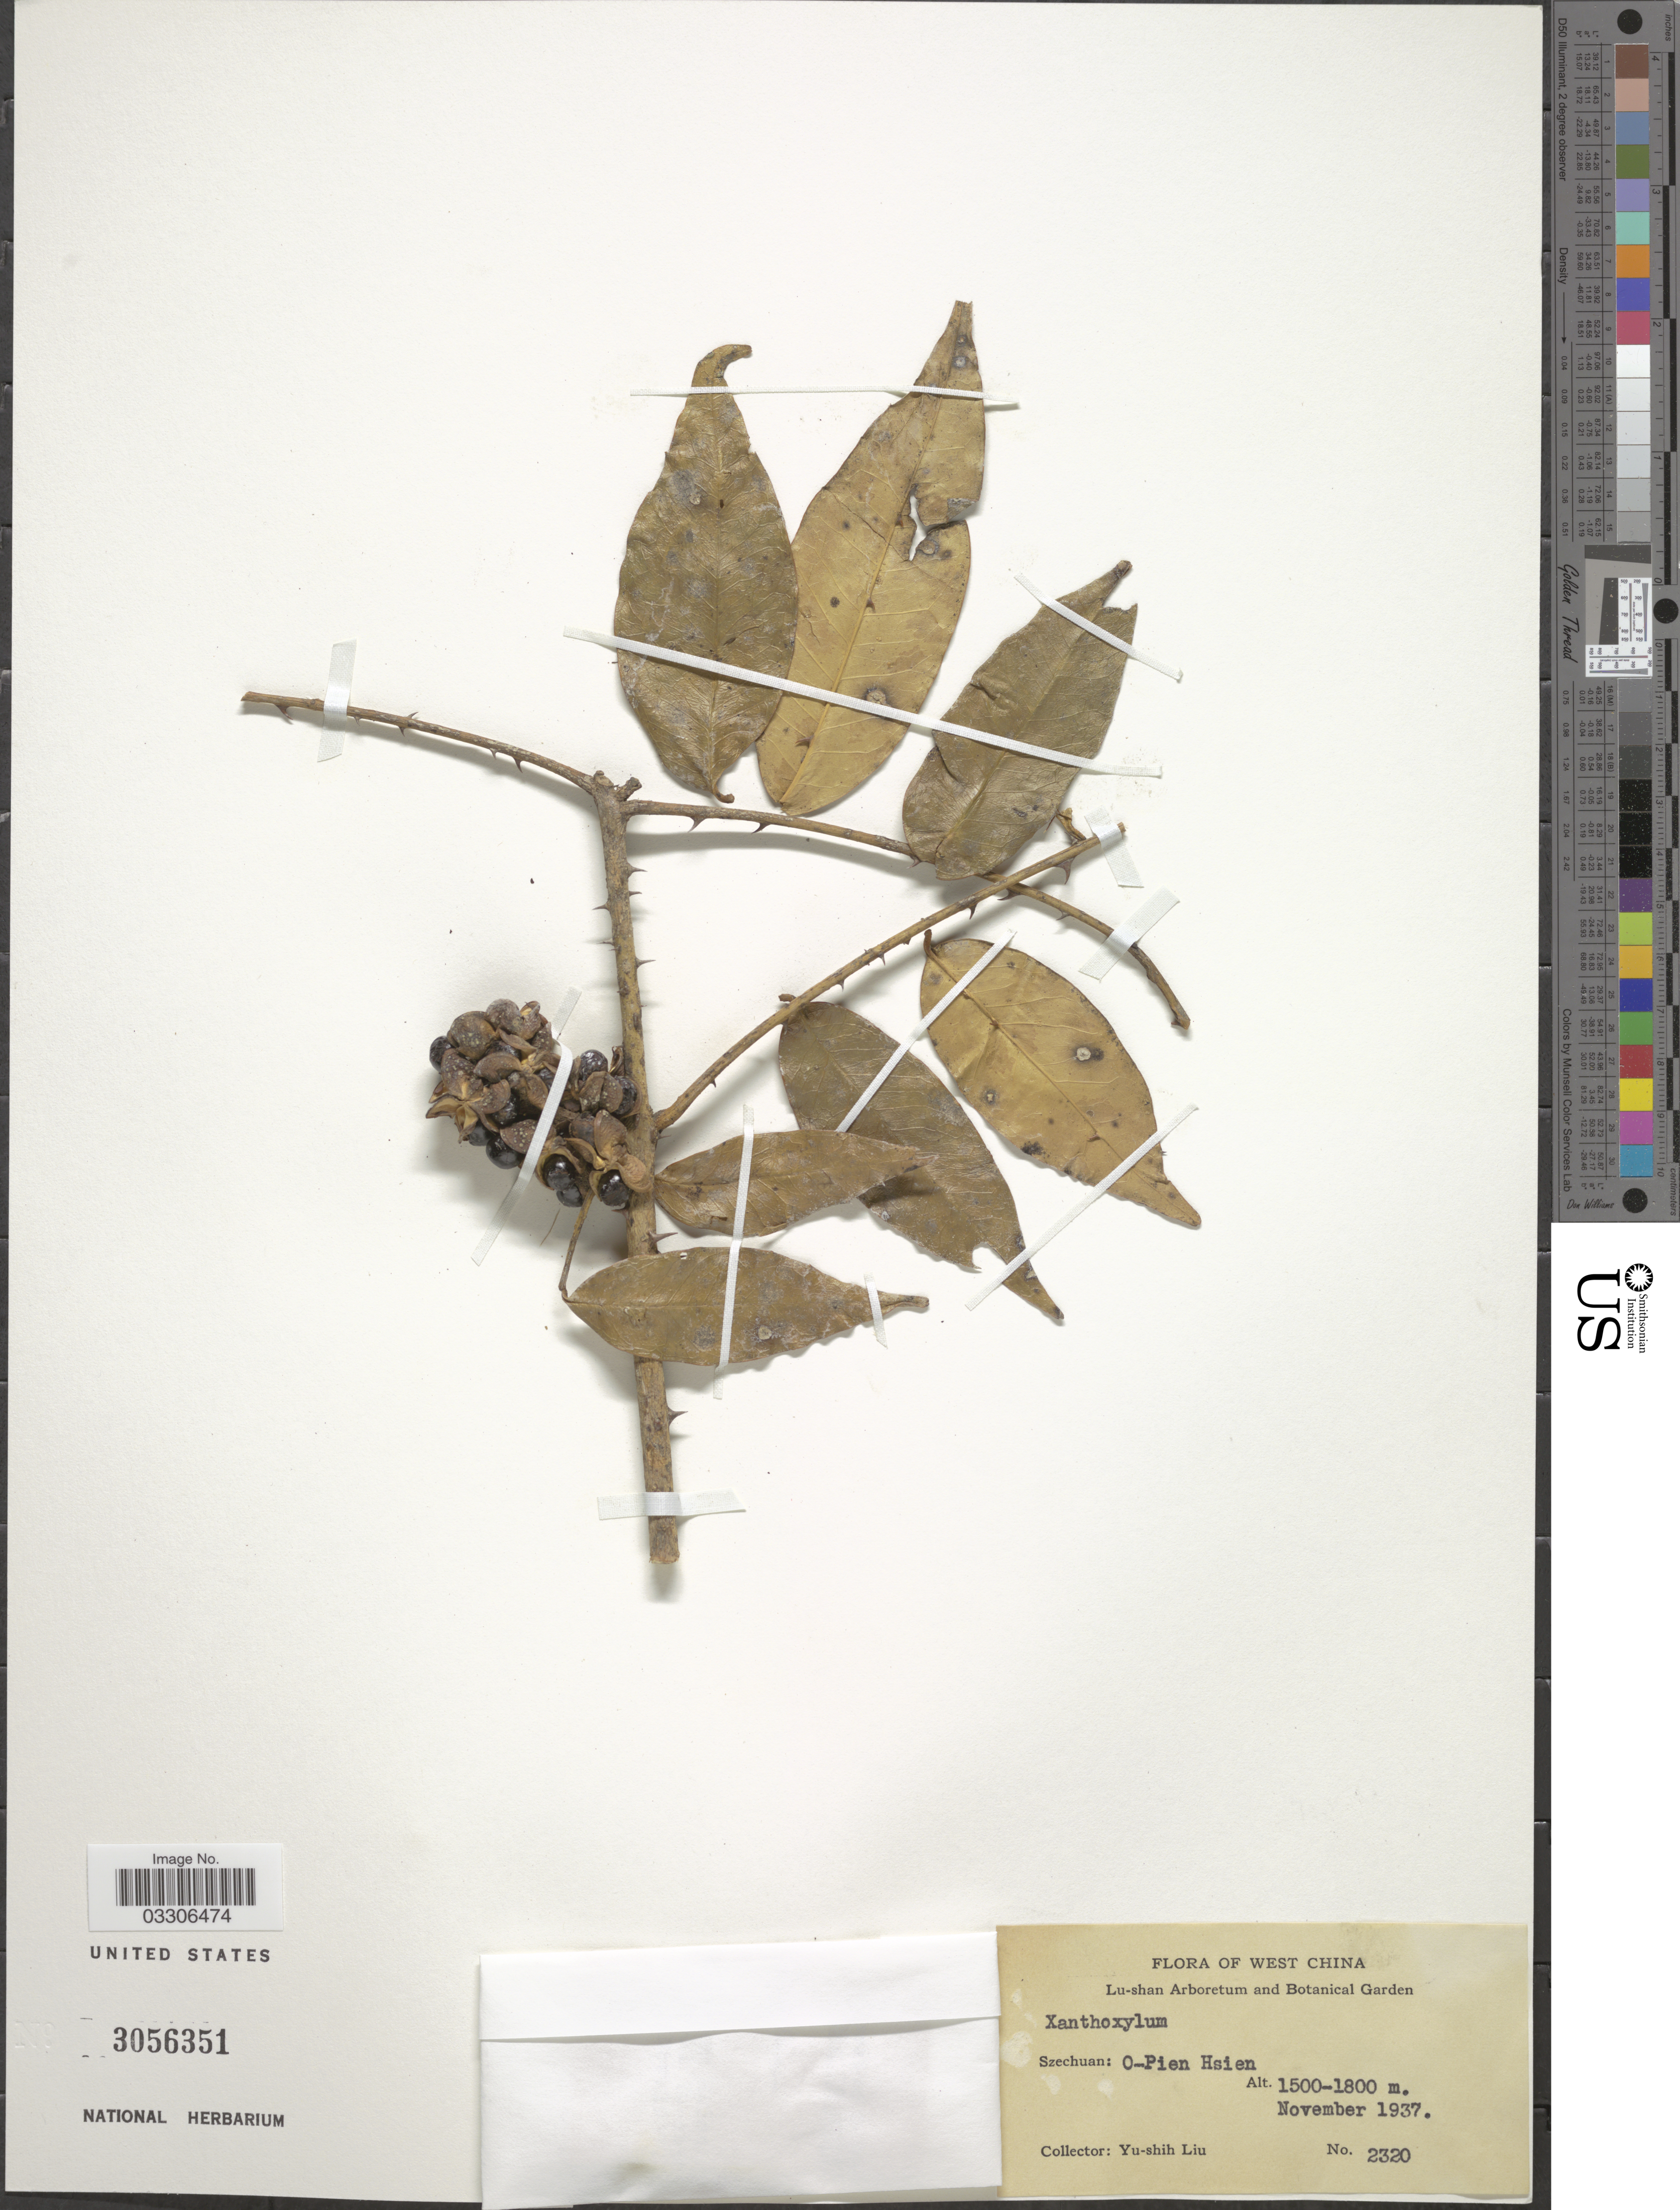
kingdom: Plantae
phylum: Tracheophyta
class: Magnoliopsida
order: Sapindales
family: Rutaceae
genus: Zanthoxylum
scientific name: Zanthoxylum sp.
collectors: Y.-S. Liu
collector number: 2320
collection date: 1937-11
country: China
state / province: Sichuan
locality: West China. Szechuan: O-Pien Hsien.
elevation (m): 1500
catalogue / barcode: US 3056351